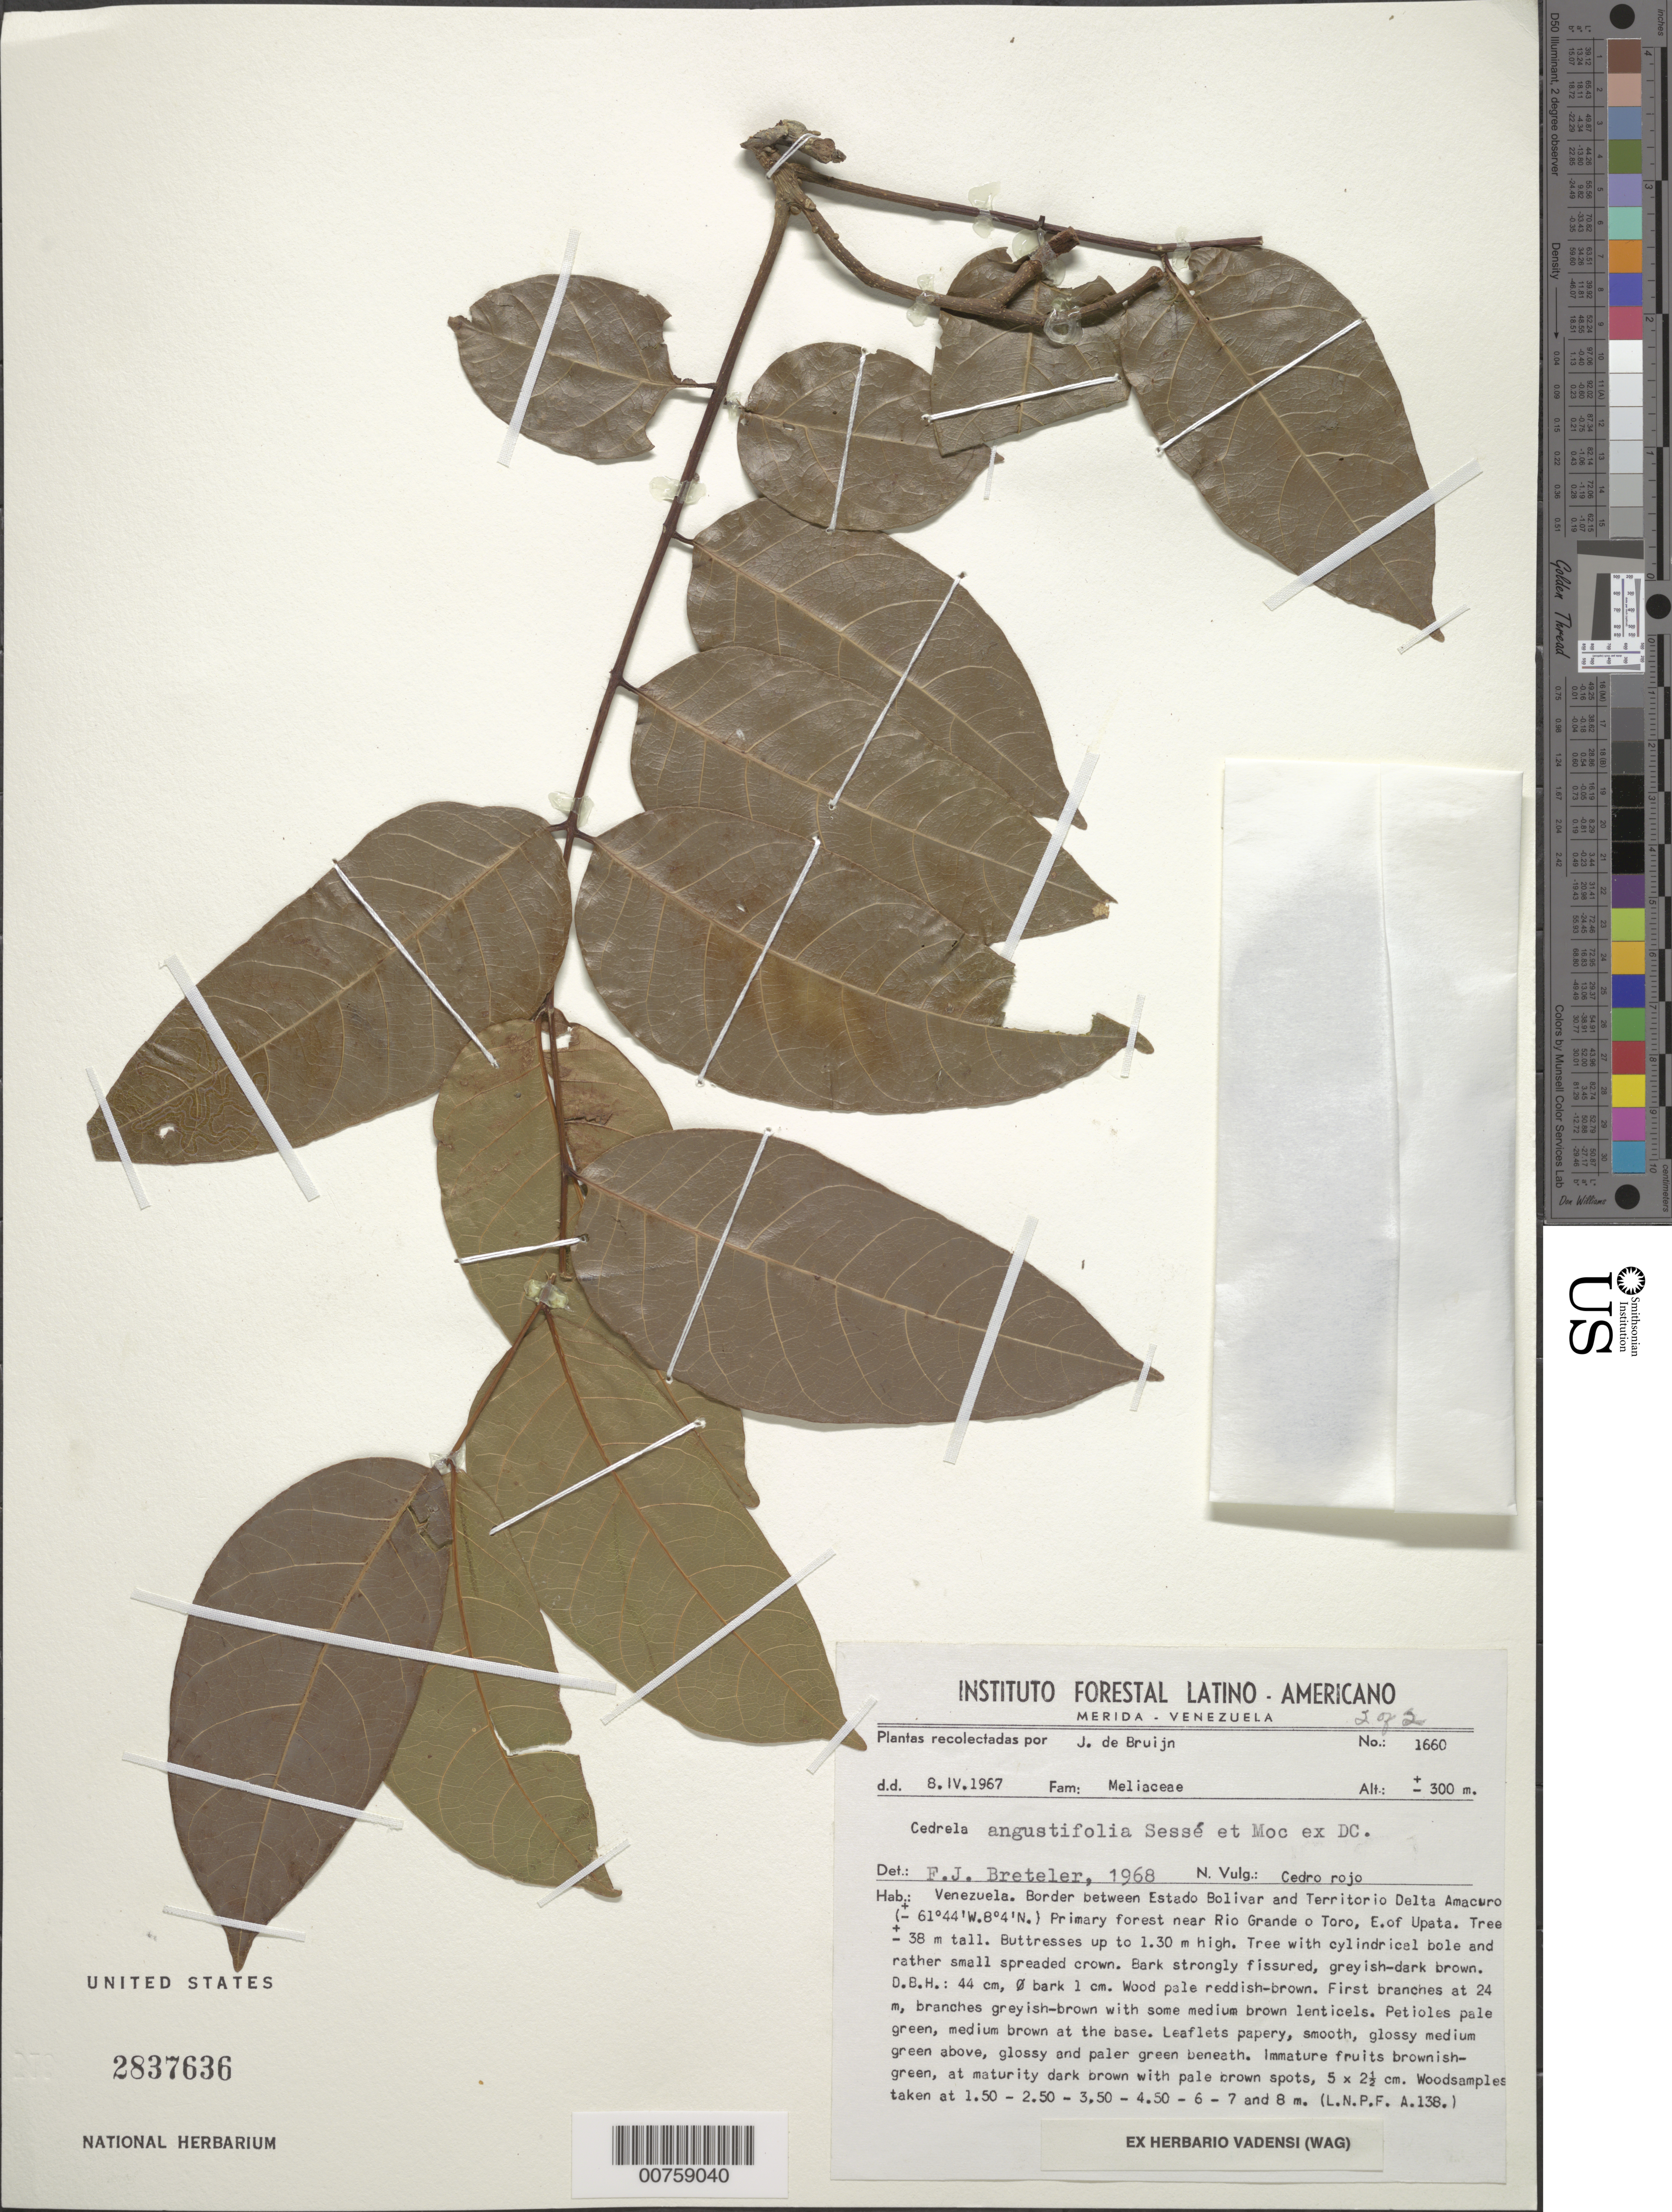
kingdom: Plantae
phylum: Tracheophyta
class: Magnoliopsida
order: Sapindales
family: Meliaceae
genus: Cedrela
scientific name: Cedrela odorata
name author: L.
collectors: J. Bruijn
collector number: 1660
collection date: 1967-04-08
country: Venezuela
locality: Border between Estado Bolivar and Territorio Delta Amacuro. Primary forest near Rio Grande o Toro, E. of Upata.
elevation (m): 300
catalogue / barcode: US 2837636